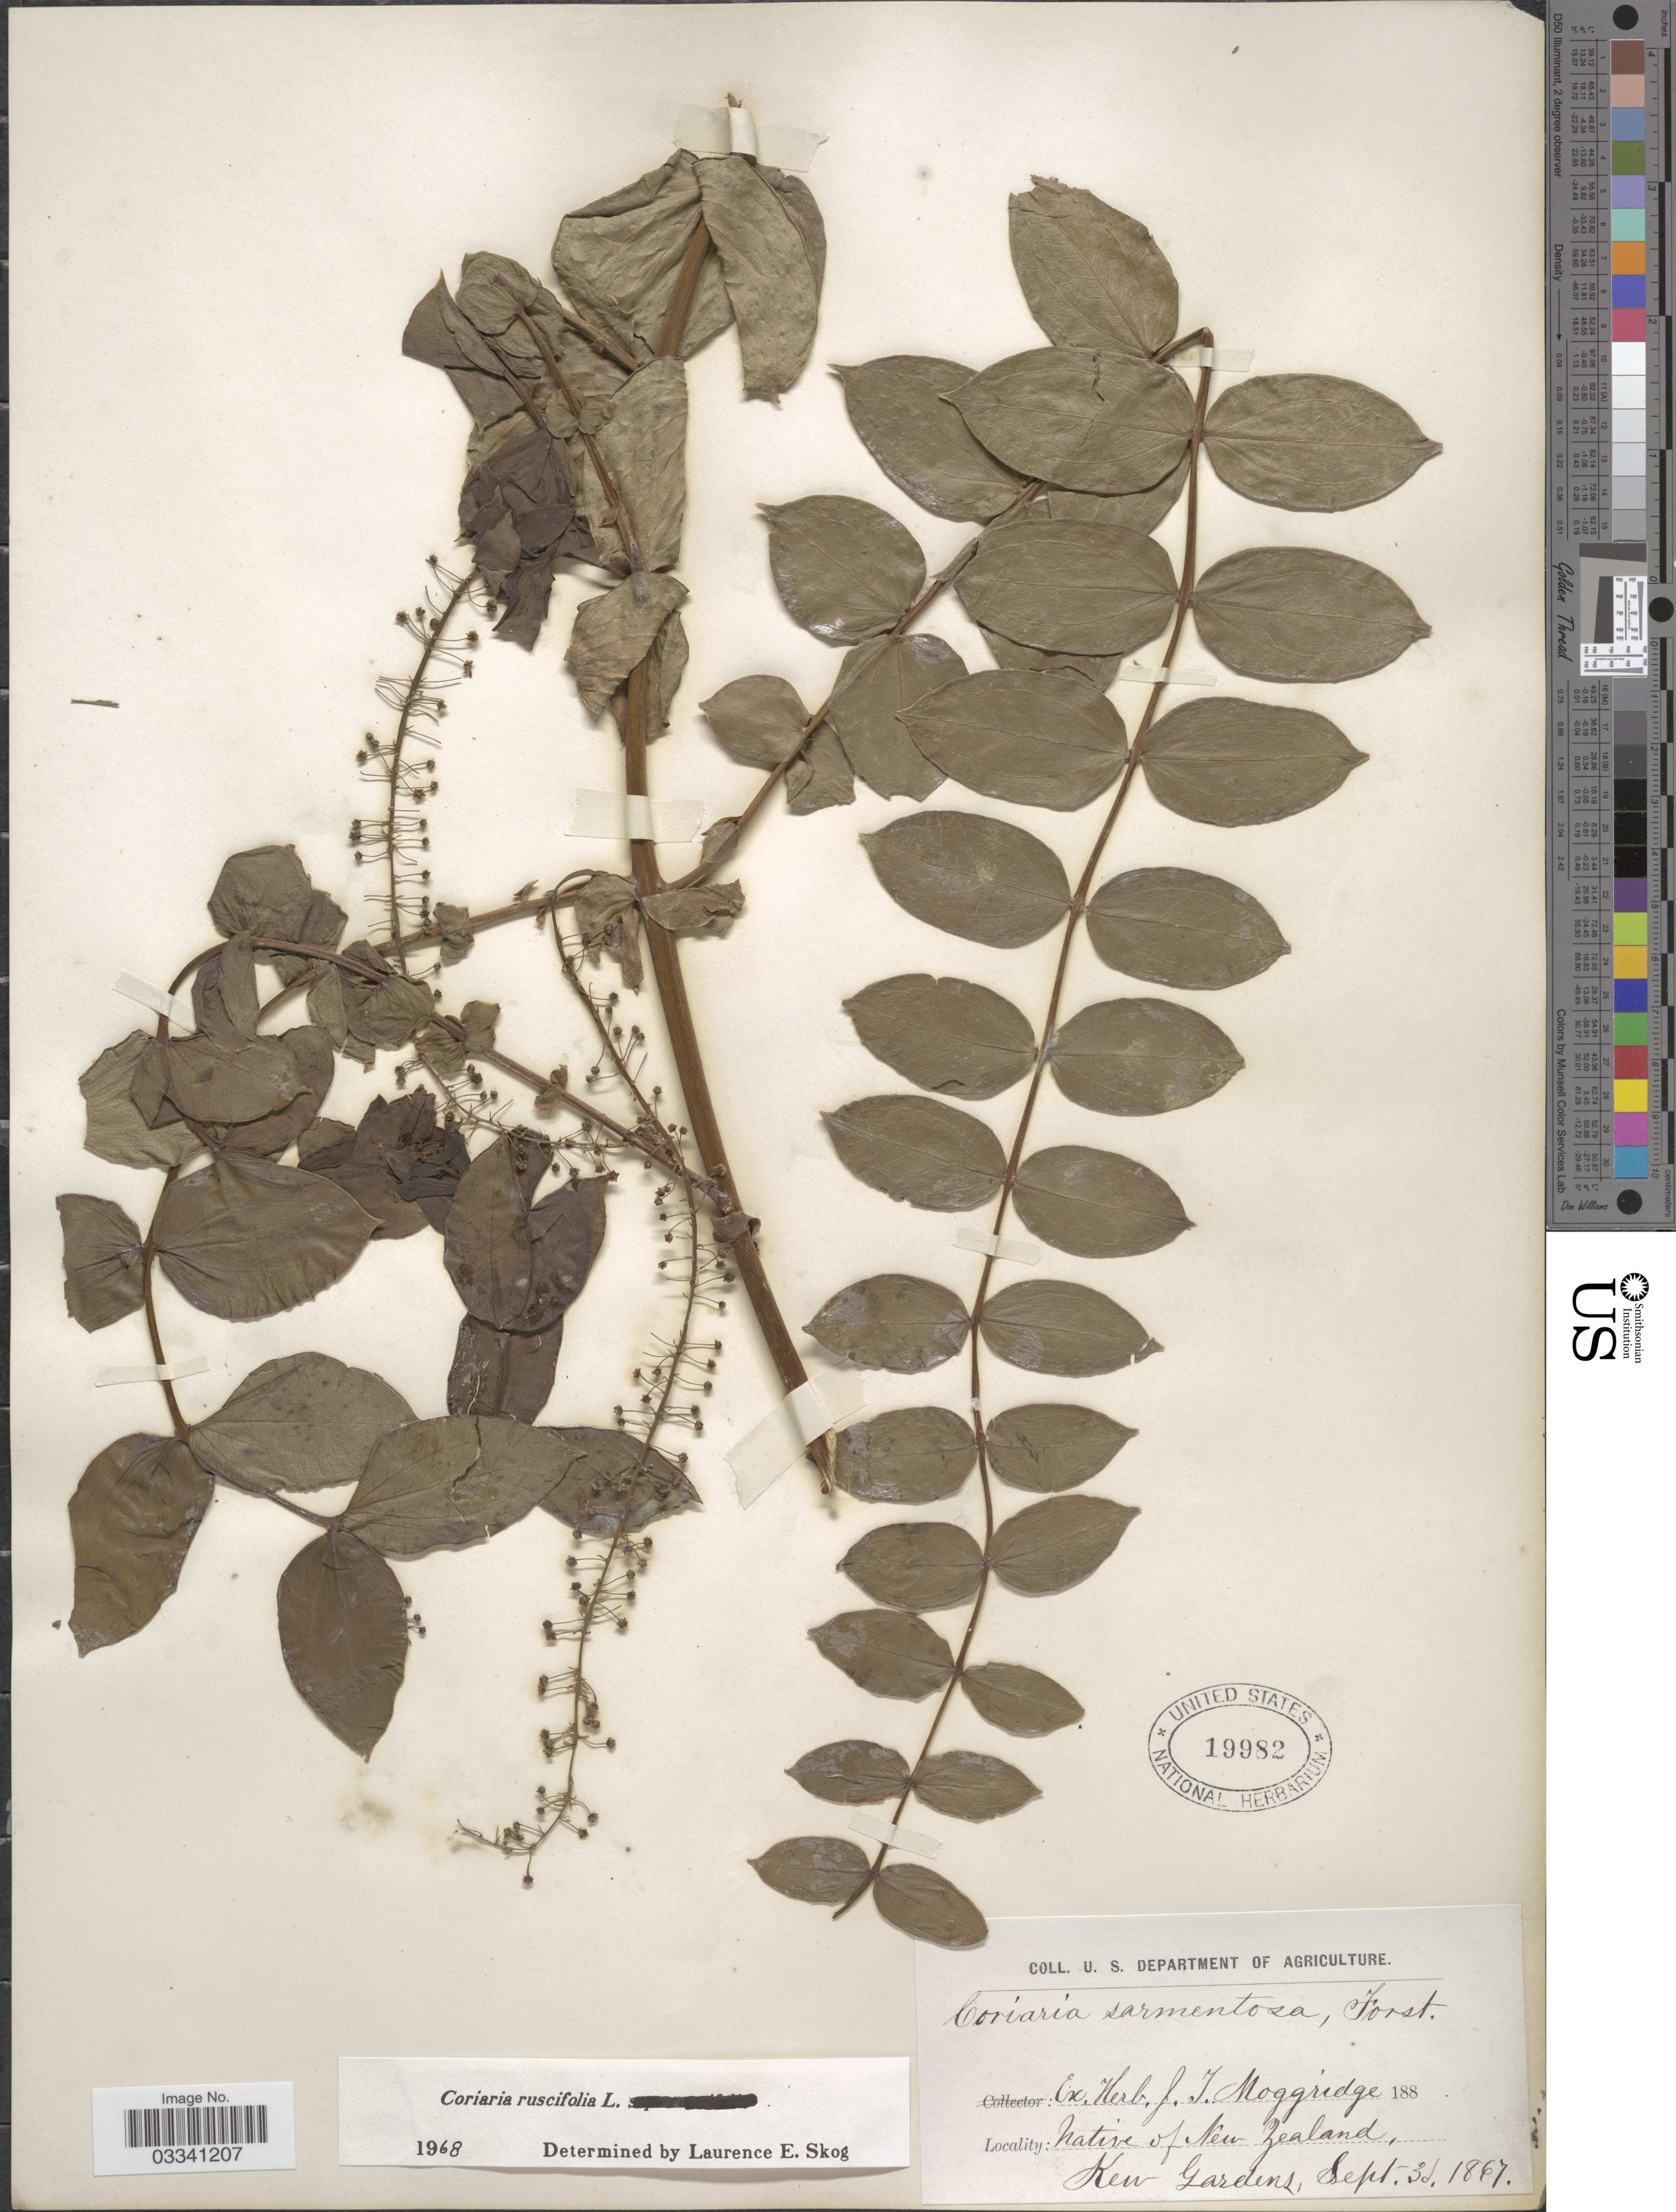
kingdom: Plantae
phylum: Tracheophyta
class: Magnoliopsida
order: Cucurbitales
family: Coriariaceae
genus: Coriaria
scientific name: Coriaria ruscifolia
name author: L.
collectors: ex herb. J.T. Moggridge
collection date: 1867-09-03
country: New Zealand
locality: Native of New Zealand, Kew Gardens.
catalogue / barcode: US 19982